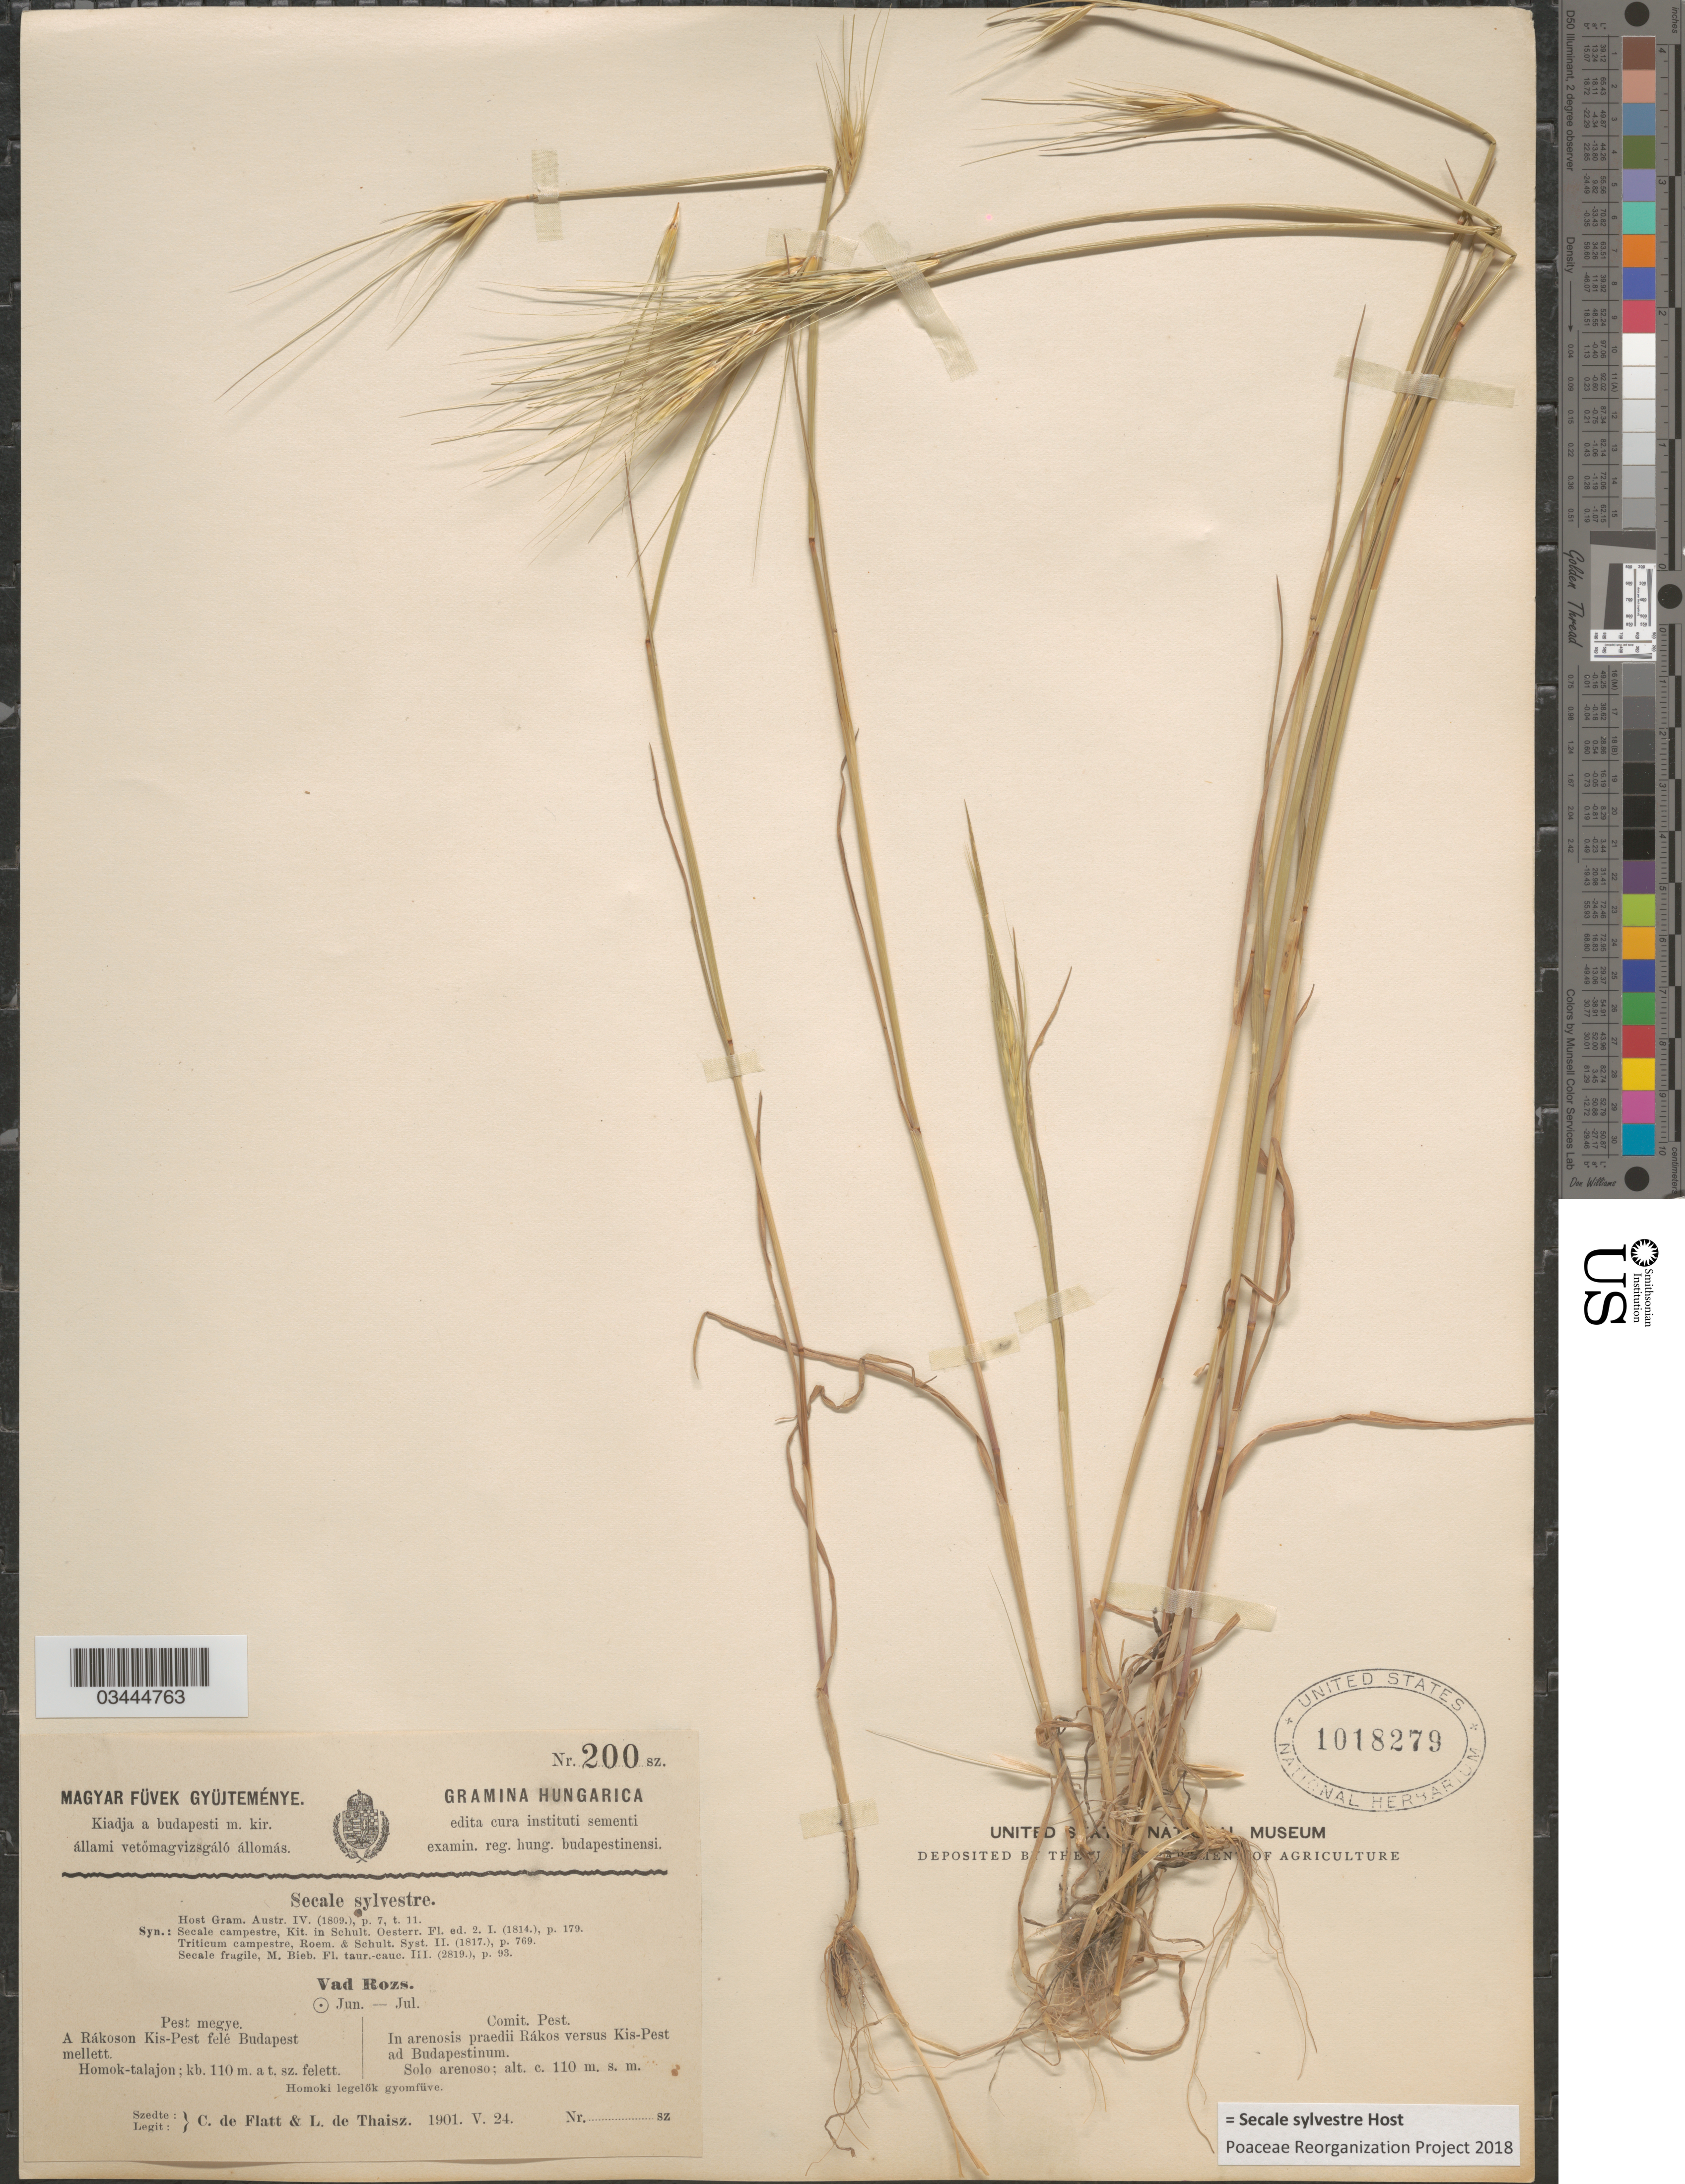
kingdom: Plantae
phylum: Tracheophyta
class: Liliopsida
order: Poales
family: Poaceae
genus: Secale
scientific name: Secale sylvestre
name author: Host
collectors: C. de Flatt & L. Thaisz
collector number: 200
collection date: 1901-05-24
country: Hungary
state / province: Pest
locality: Hungarica. Comit. Pest. In arenosis praedii Rákos versus Kis-Pest ad Budapestinum. Solo arenoso.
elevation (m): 110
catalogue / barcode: US 1018279